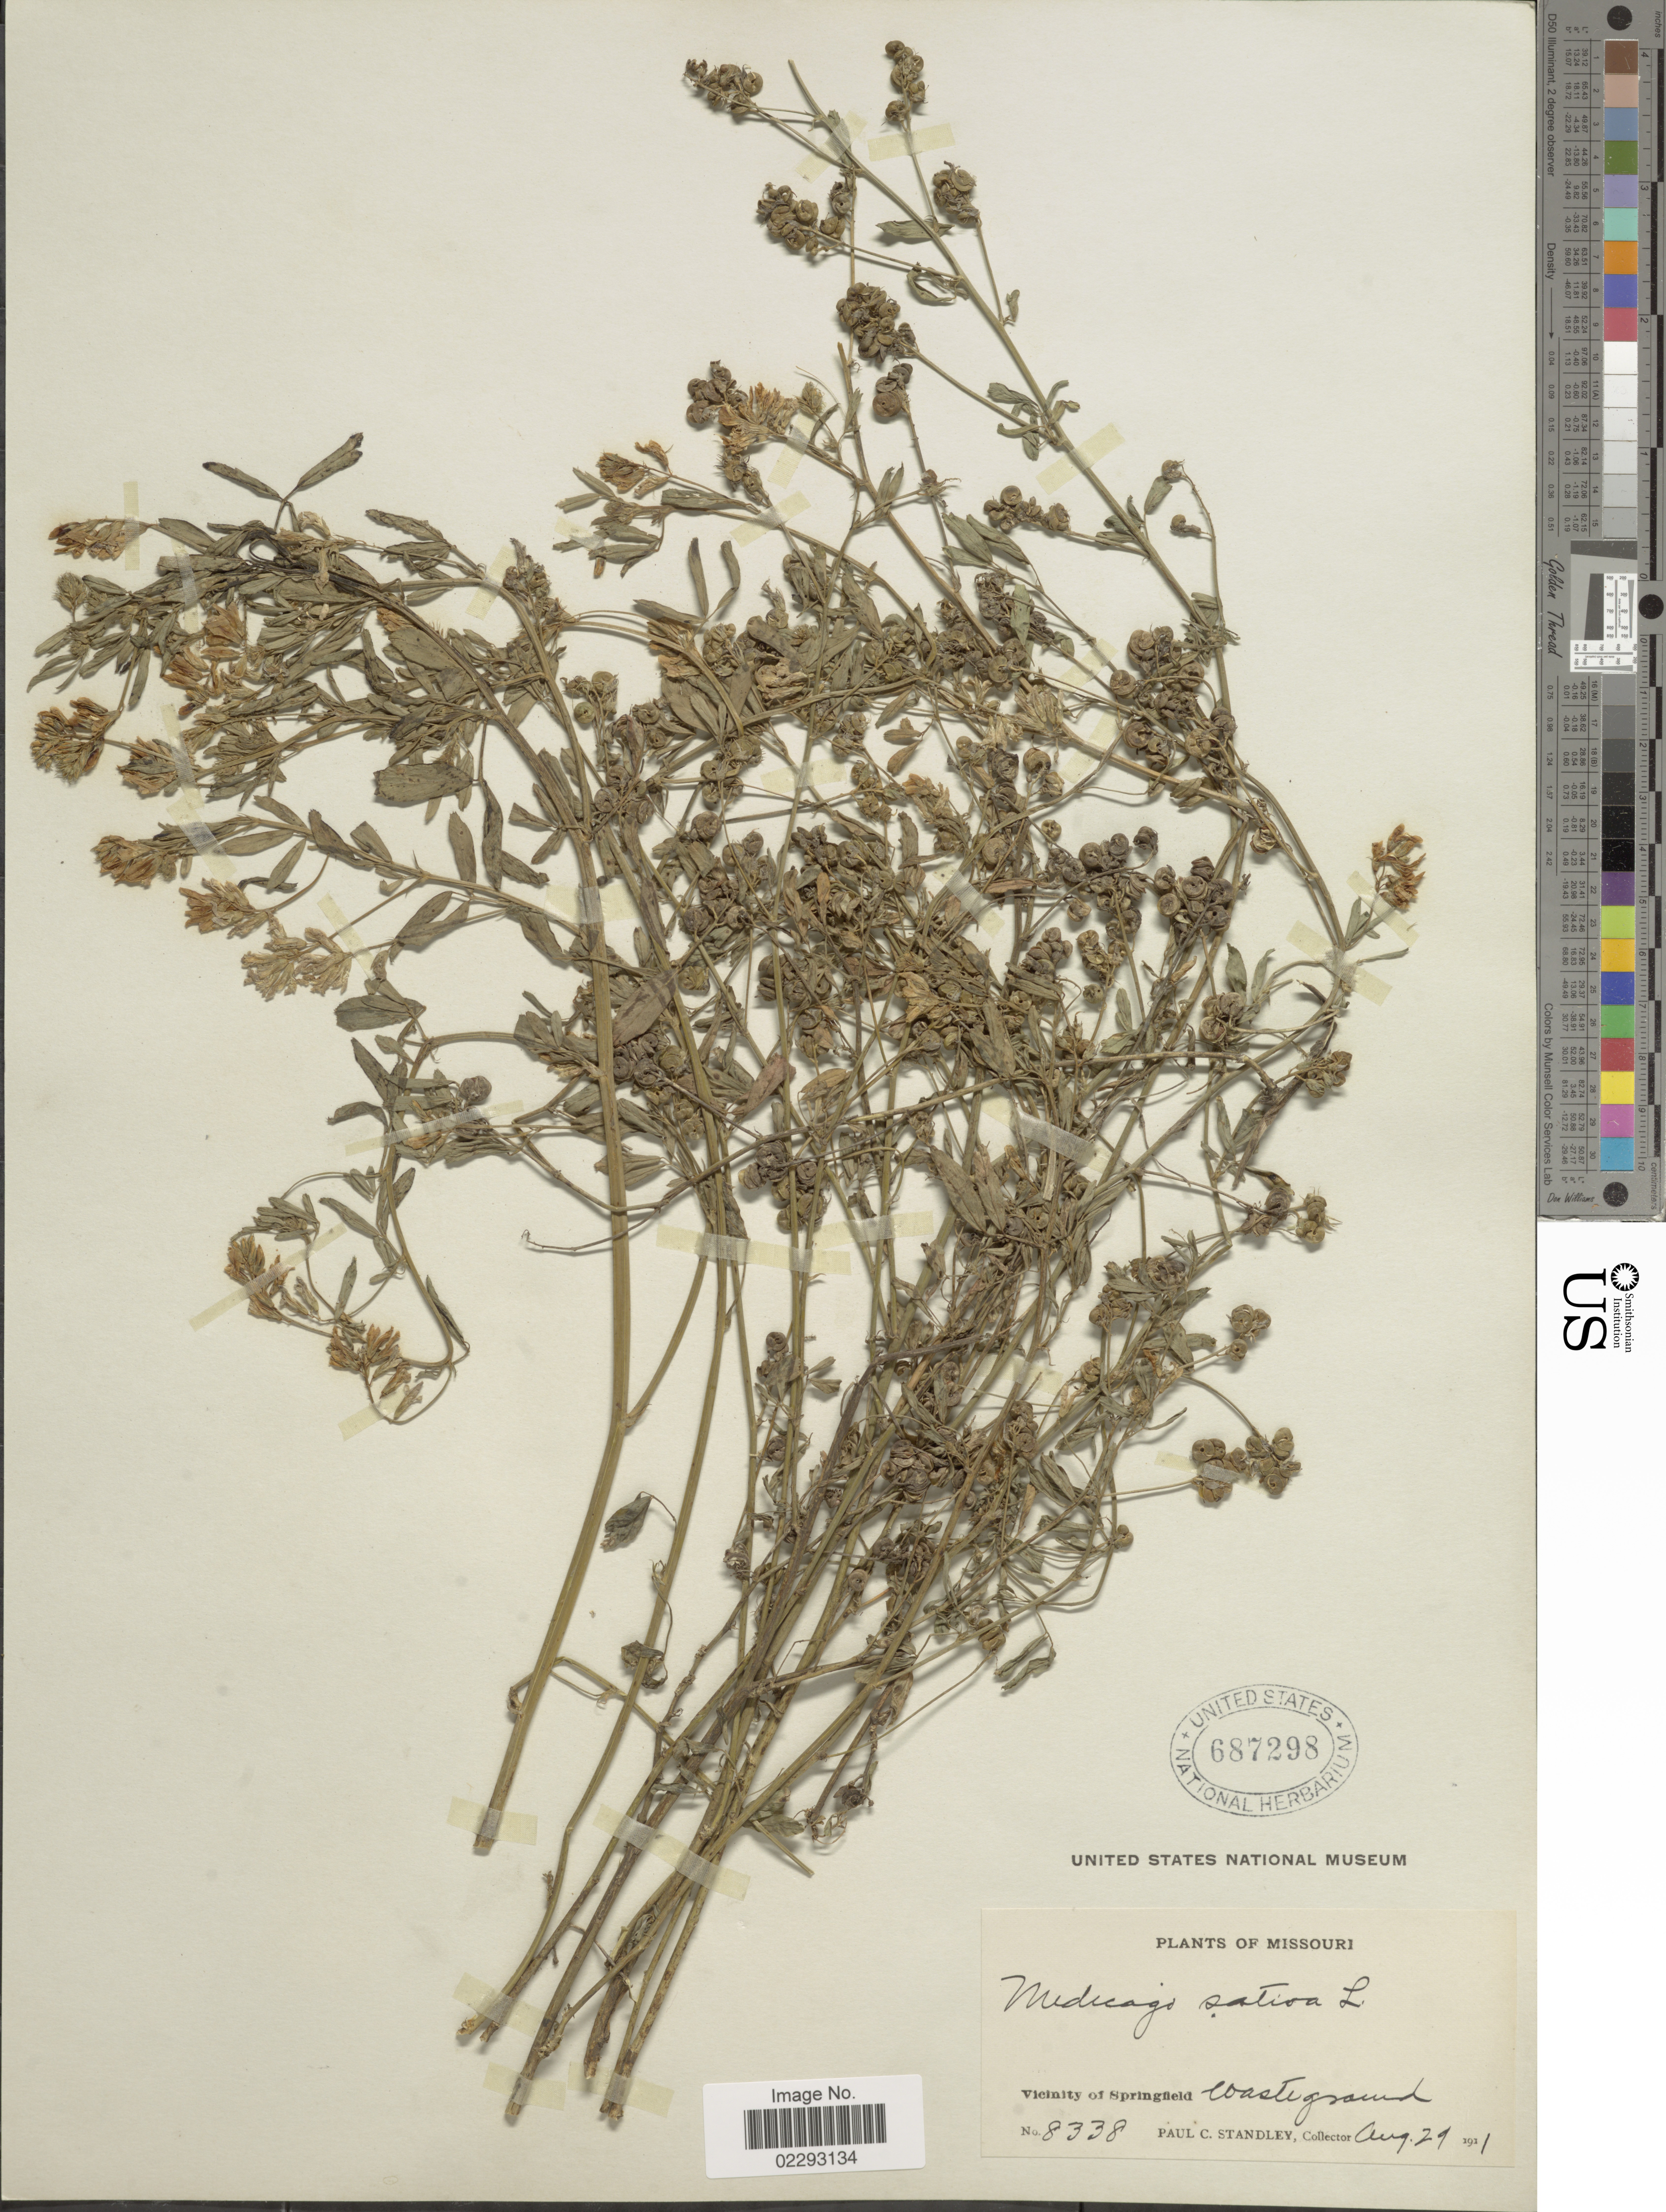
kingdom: Plantae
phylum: Tracheophyta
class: Magnoliopsida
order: Fabales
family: Fabaceae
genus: Medicago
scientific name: Medicago sativa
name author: L.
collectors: P. C. Standley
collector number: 8338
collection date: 1911-08-29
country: United States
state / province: Missouri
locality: Missouri, Vicinity of Springfield Waste ground.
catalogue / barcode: US 687298